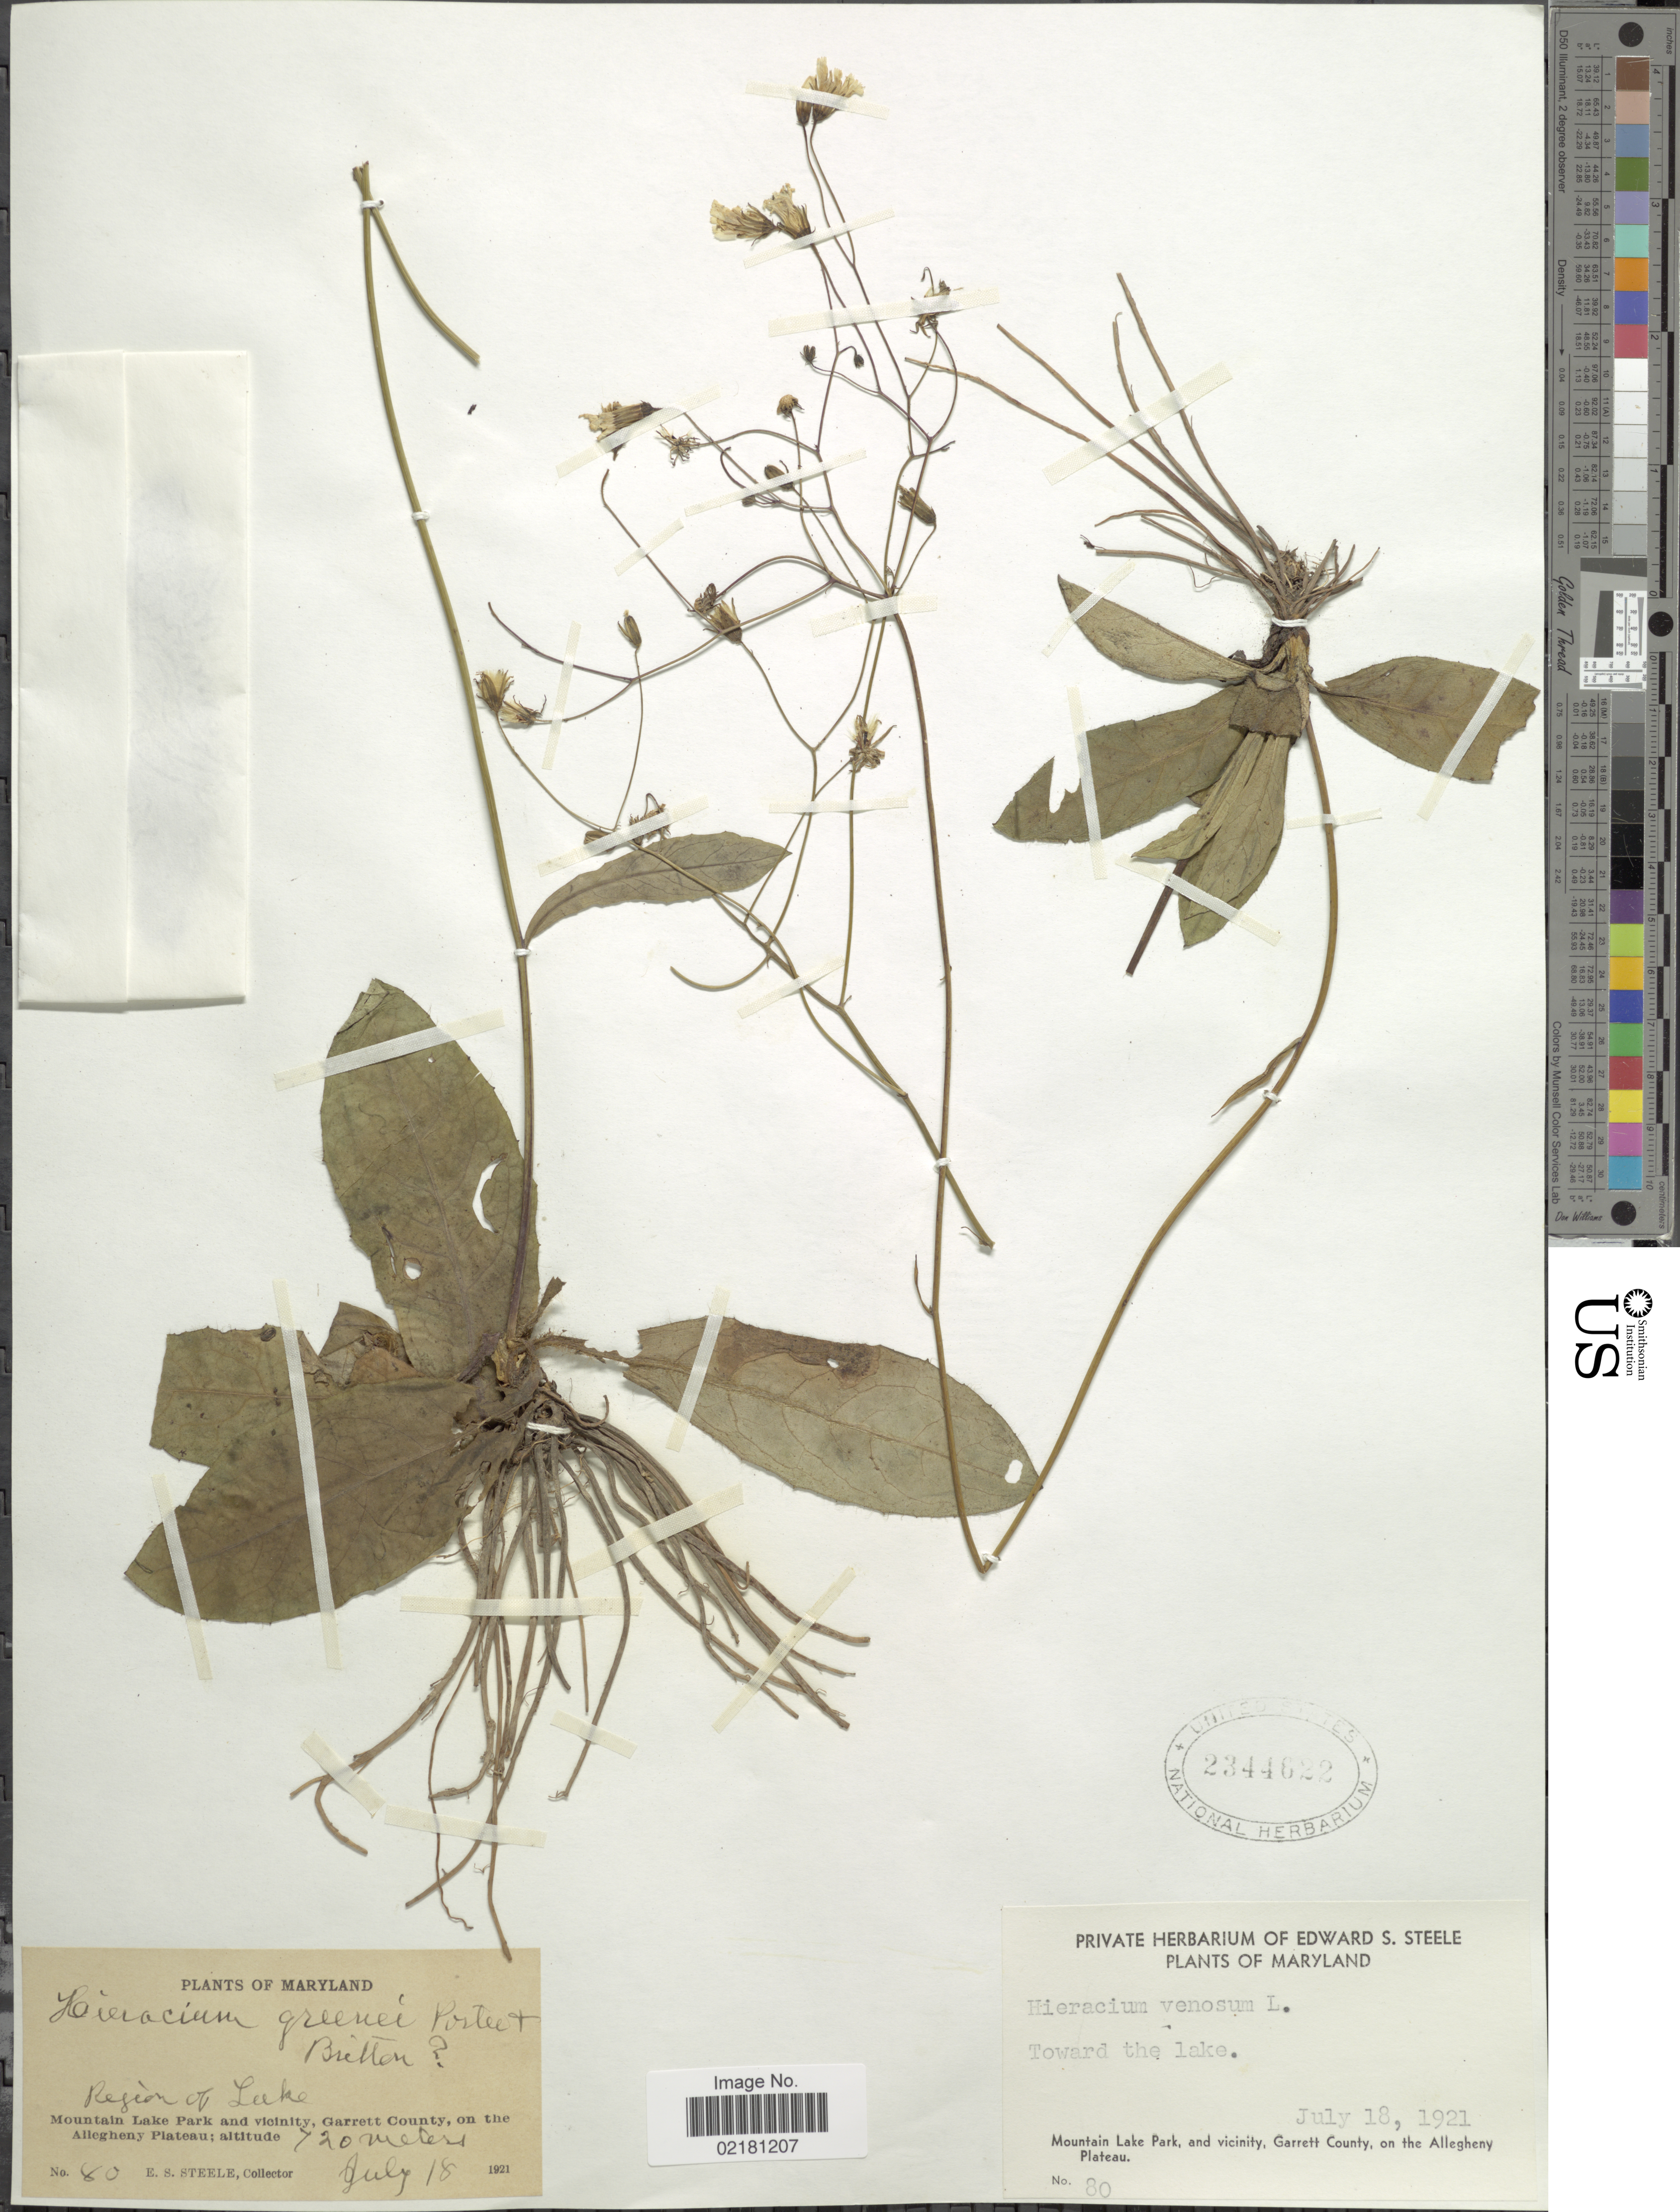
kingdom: Plantae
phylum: Tracheophyta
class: Magnoliopsida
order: Asterales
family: Asteraceae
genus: Hieracium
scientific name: Hieracium venosum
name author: L.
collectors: E. Steele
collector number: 80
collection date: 1921-07-18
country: United States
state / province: Maryland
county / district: Garrett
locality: Toward the lake. Region of Lake. Mountain Lake Park and vicinity, Garrett County, on the Allegheny Plateau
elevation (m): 720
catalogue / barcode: US 2344622